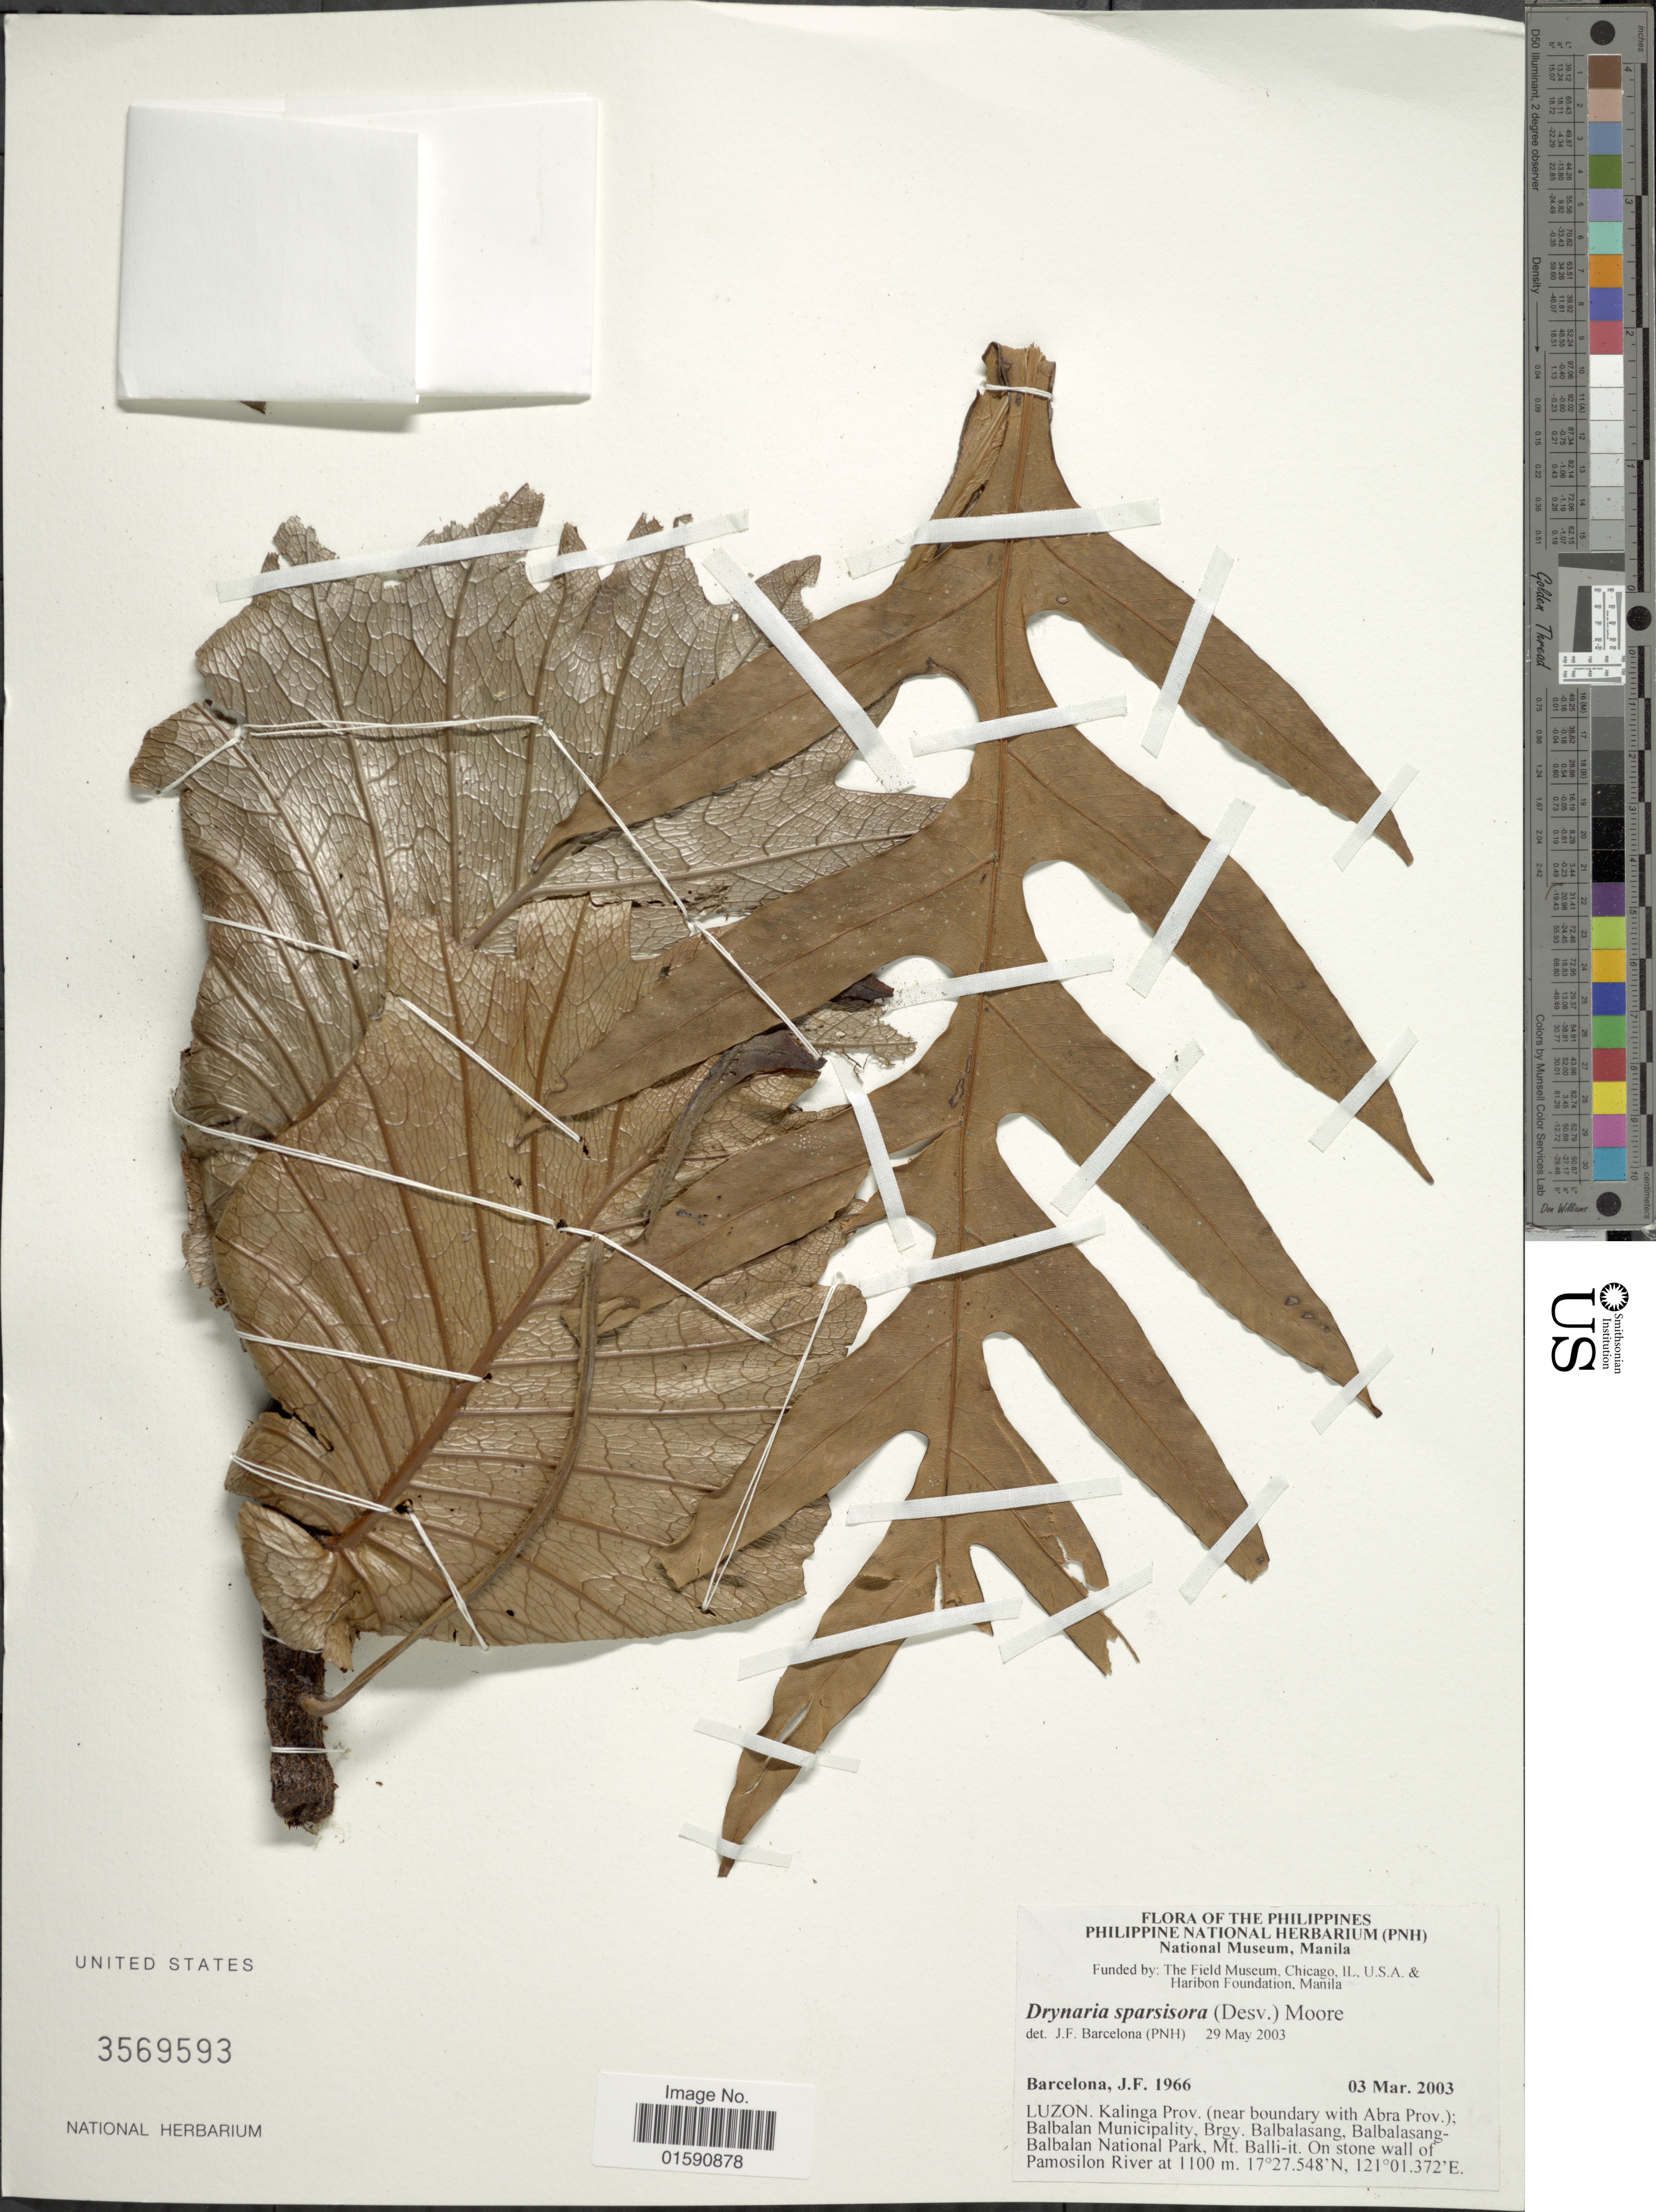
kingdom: Plantae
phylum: Tracheophyta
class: Polypodiopsida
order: Polypodiales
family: Polypodiaceae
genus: Drynaria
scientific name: Drynaria sparsisora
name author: (Desu.) T. Moore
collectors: J. F. Barcelona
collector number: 1966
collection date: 2003-03-03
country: Philippines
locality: Luzon, Kaling Prov., (near boundary with Abra Prov.):Balbalan Municiplaity Brgy Balbalasang, Balbalasang Balbalan National Park Mt Balli-it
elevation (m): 1100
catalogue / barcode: US 3569593